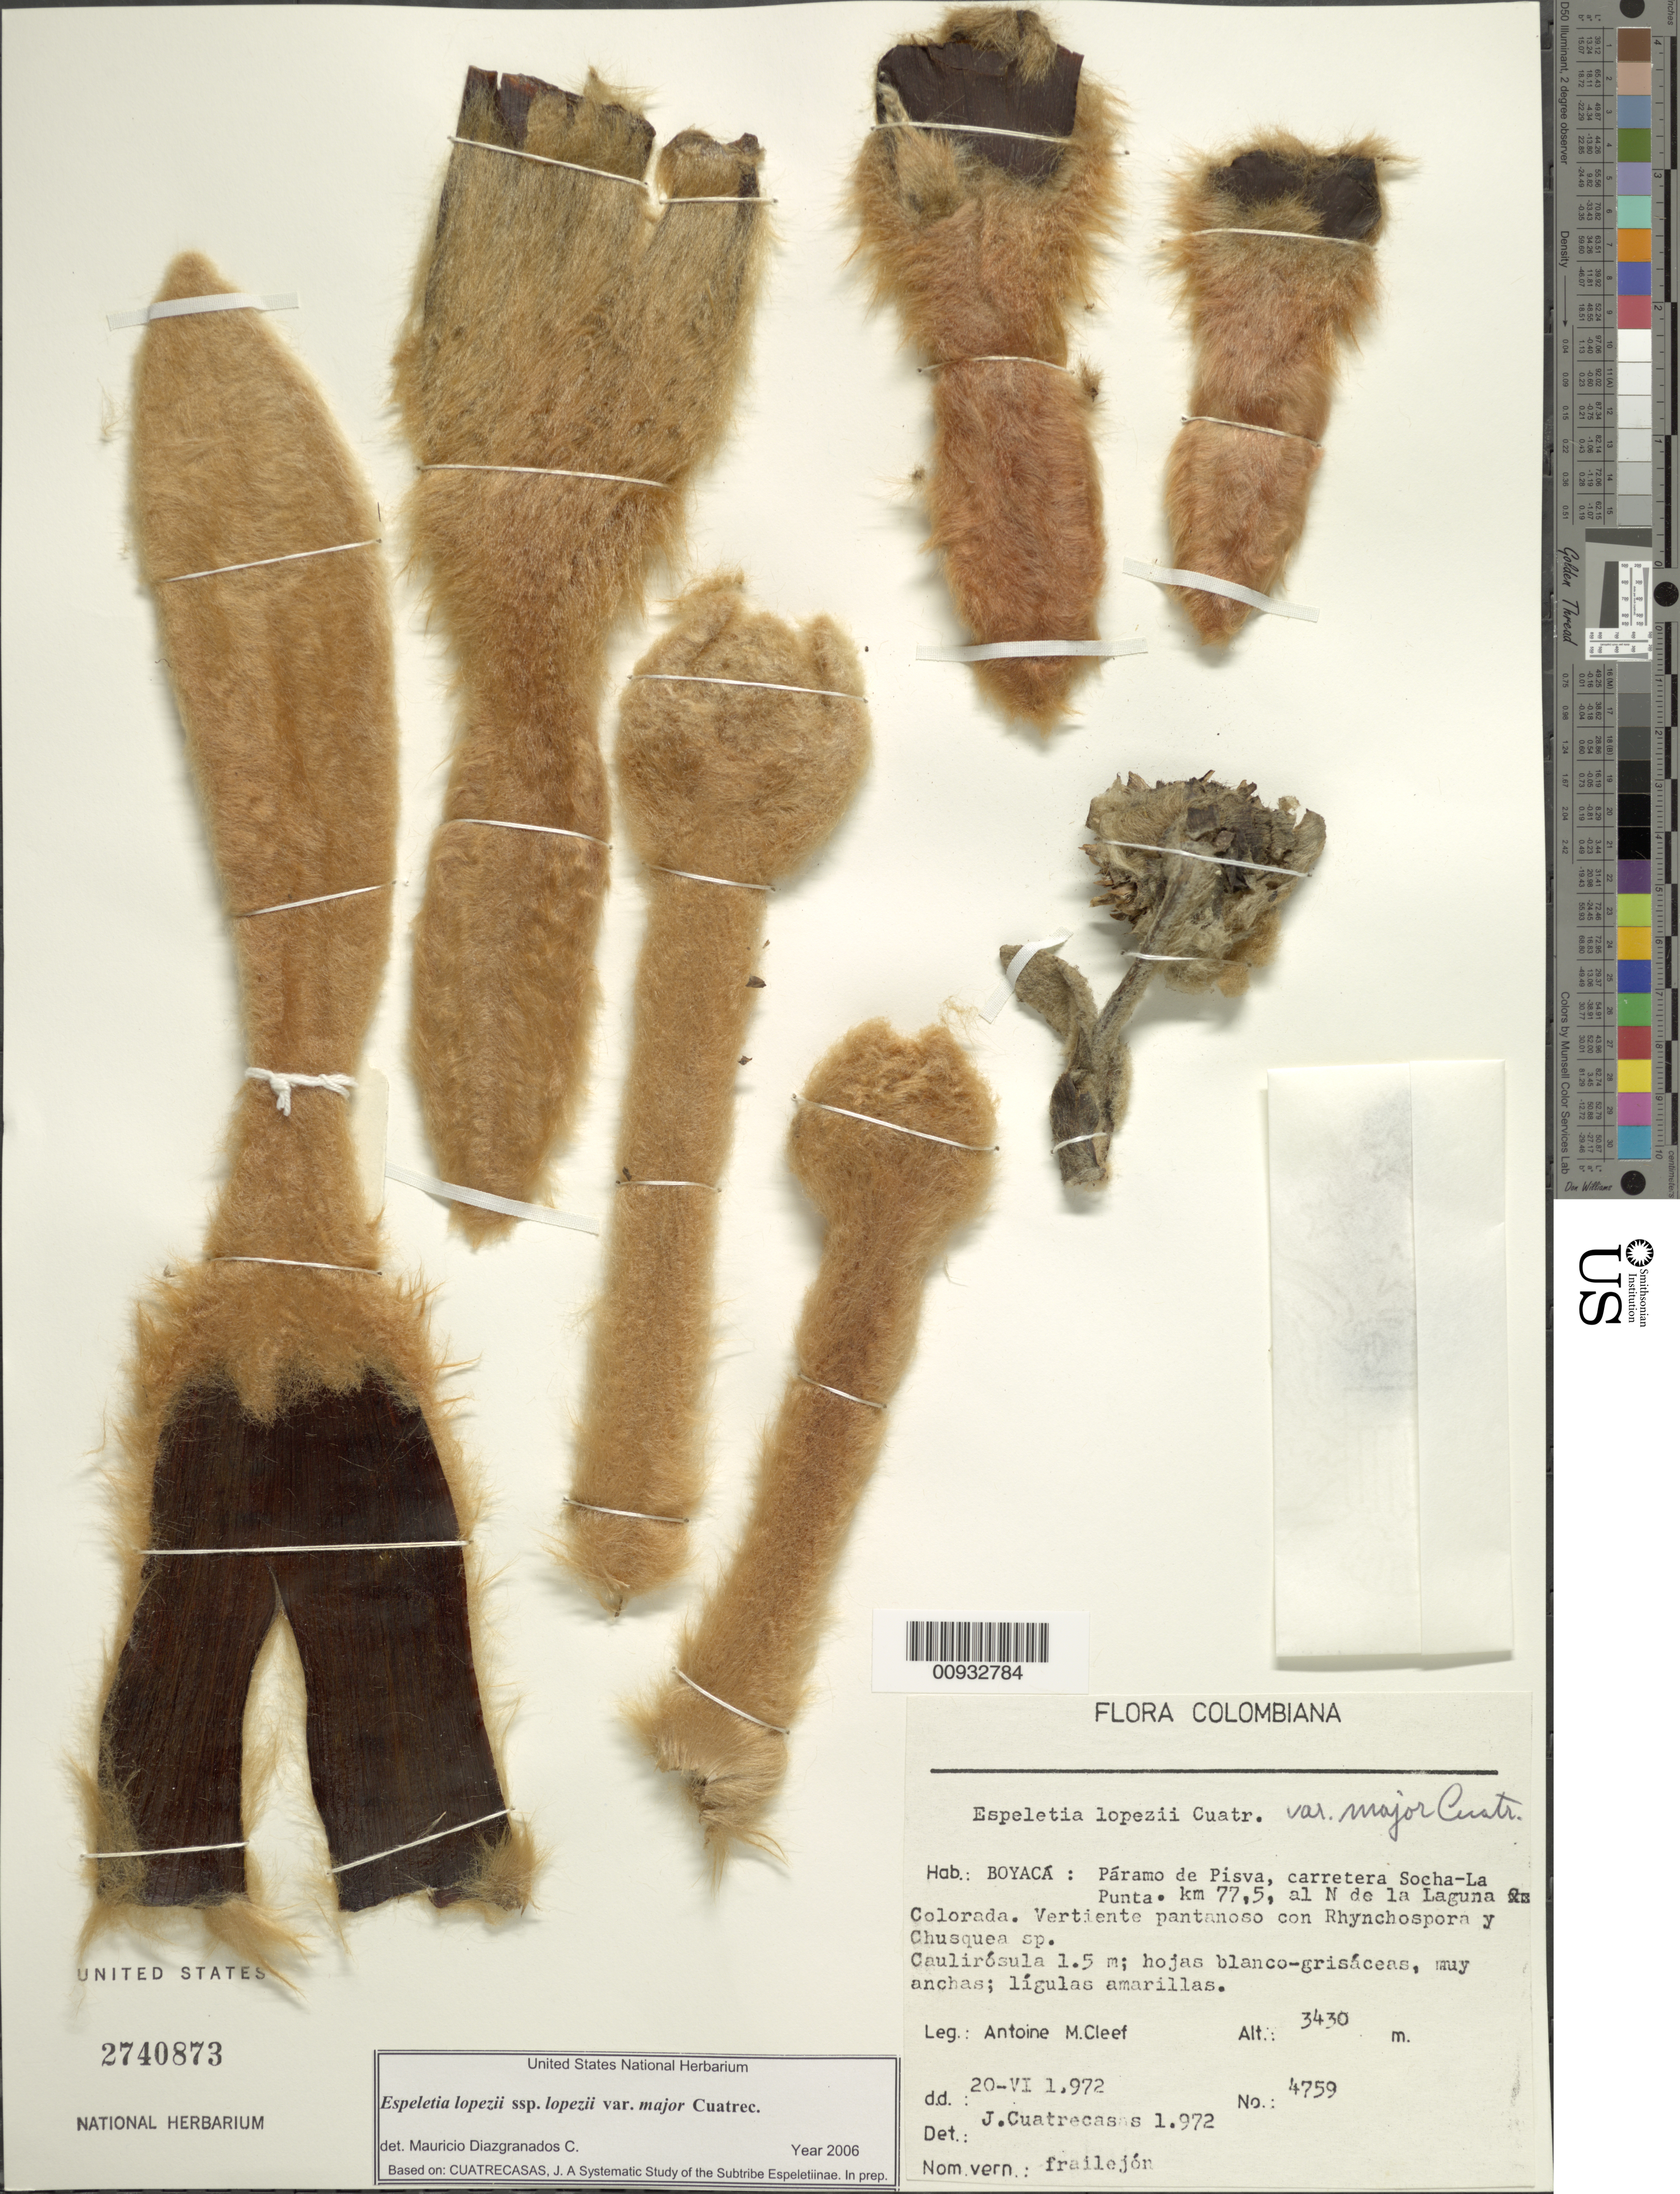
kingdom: Plantae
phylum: Tracheophyta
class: Magnoliopsida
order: Asterales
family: Asteraceae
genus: Espeletia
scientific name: Espeletia lopezii var. major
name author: Cuatrec.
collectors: A. M. Cleef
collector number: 4759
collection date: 1972-06-20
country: Colombia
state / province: Boyacá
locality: Paramo de Pisva, carretera Socha-La Punta. km 77,5 al N de la Laguna Colorada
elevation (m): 3430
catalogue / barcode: US 2470873